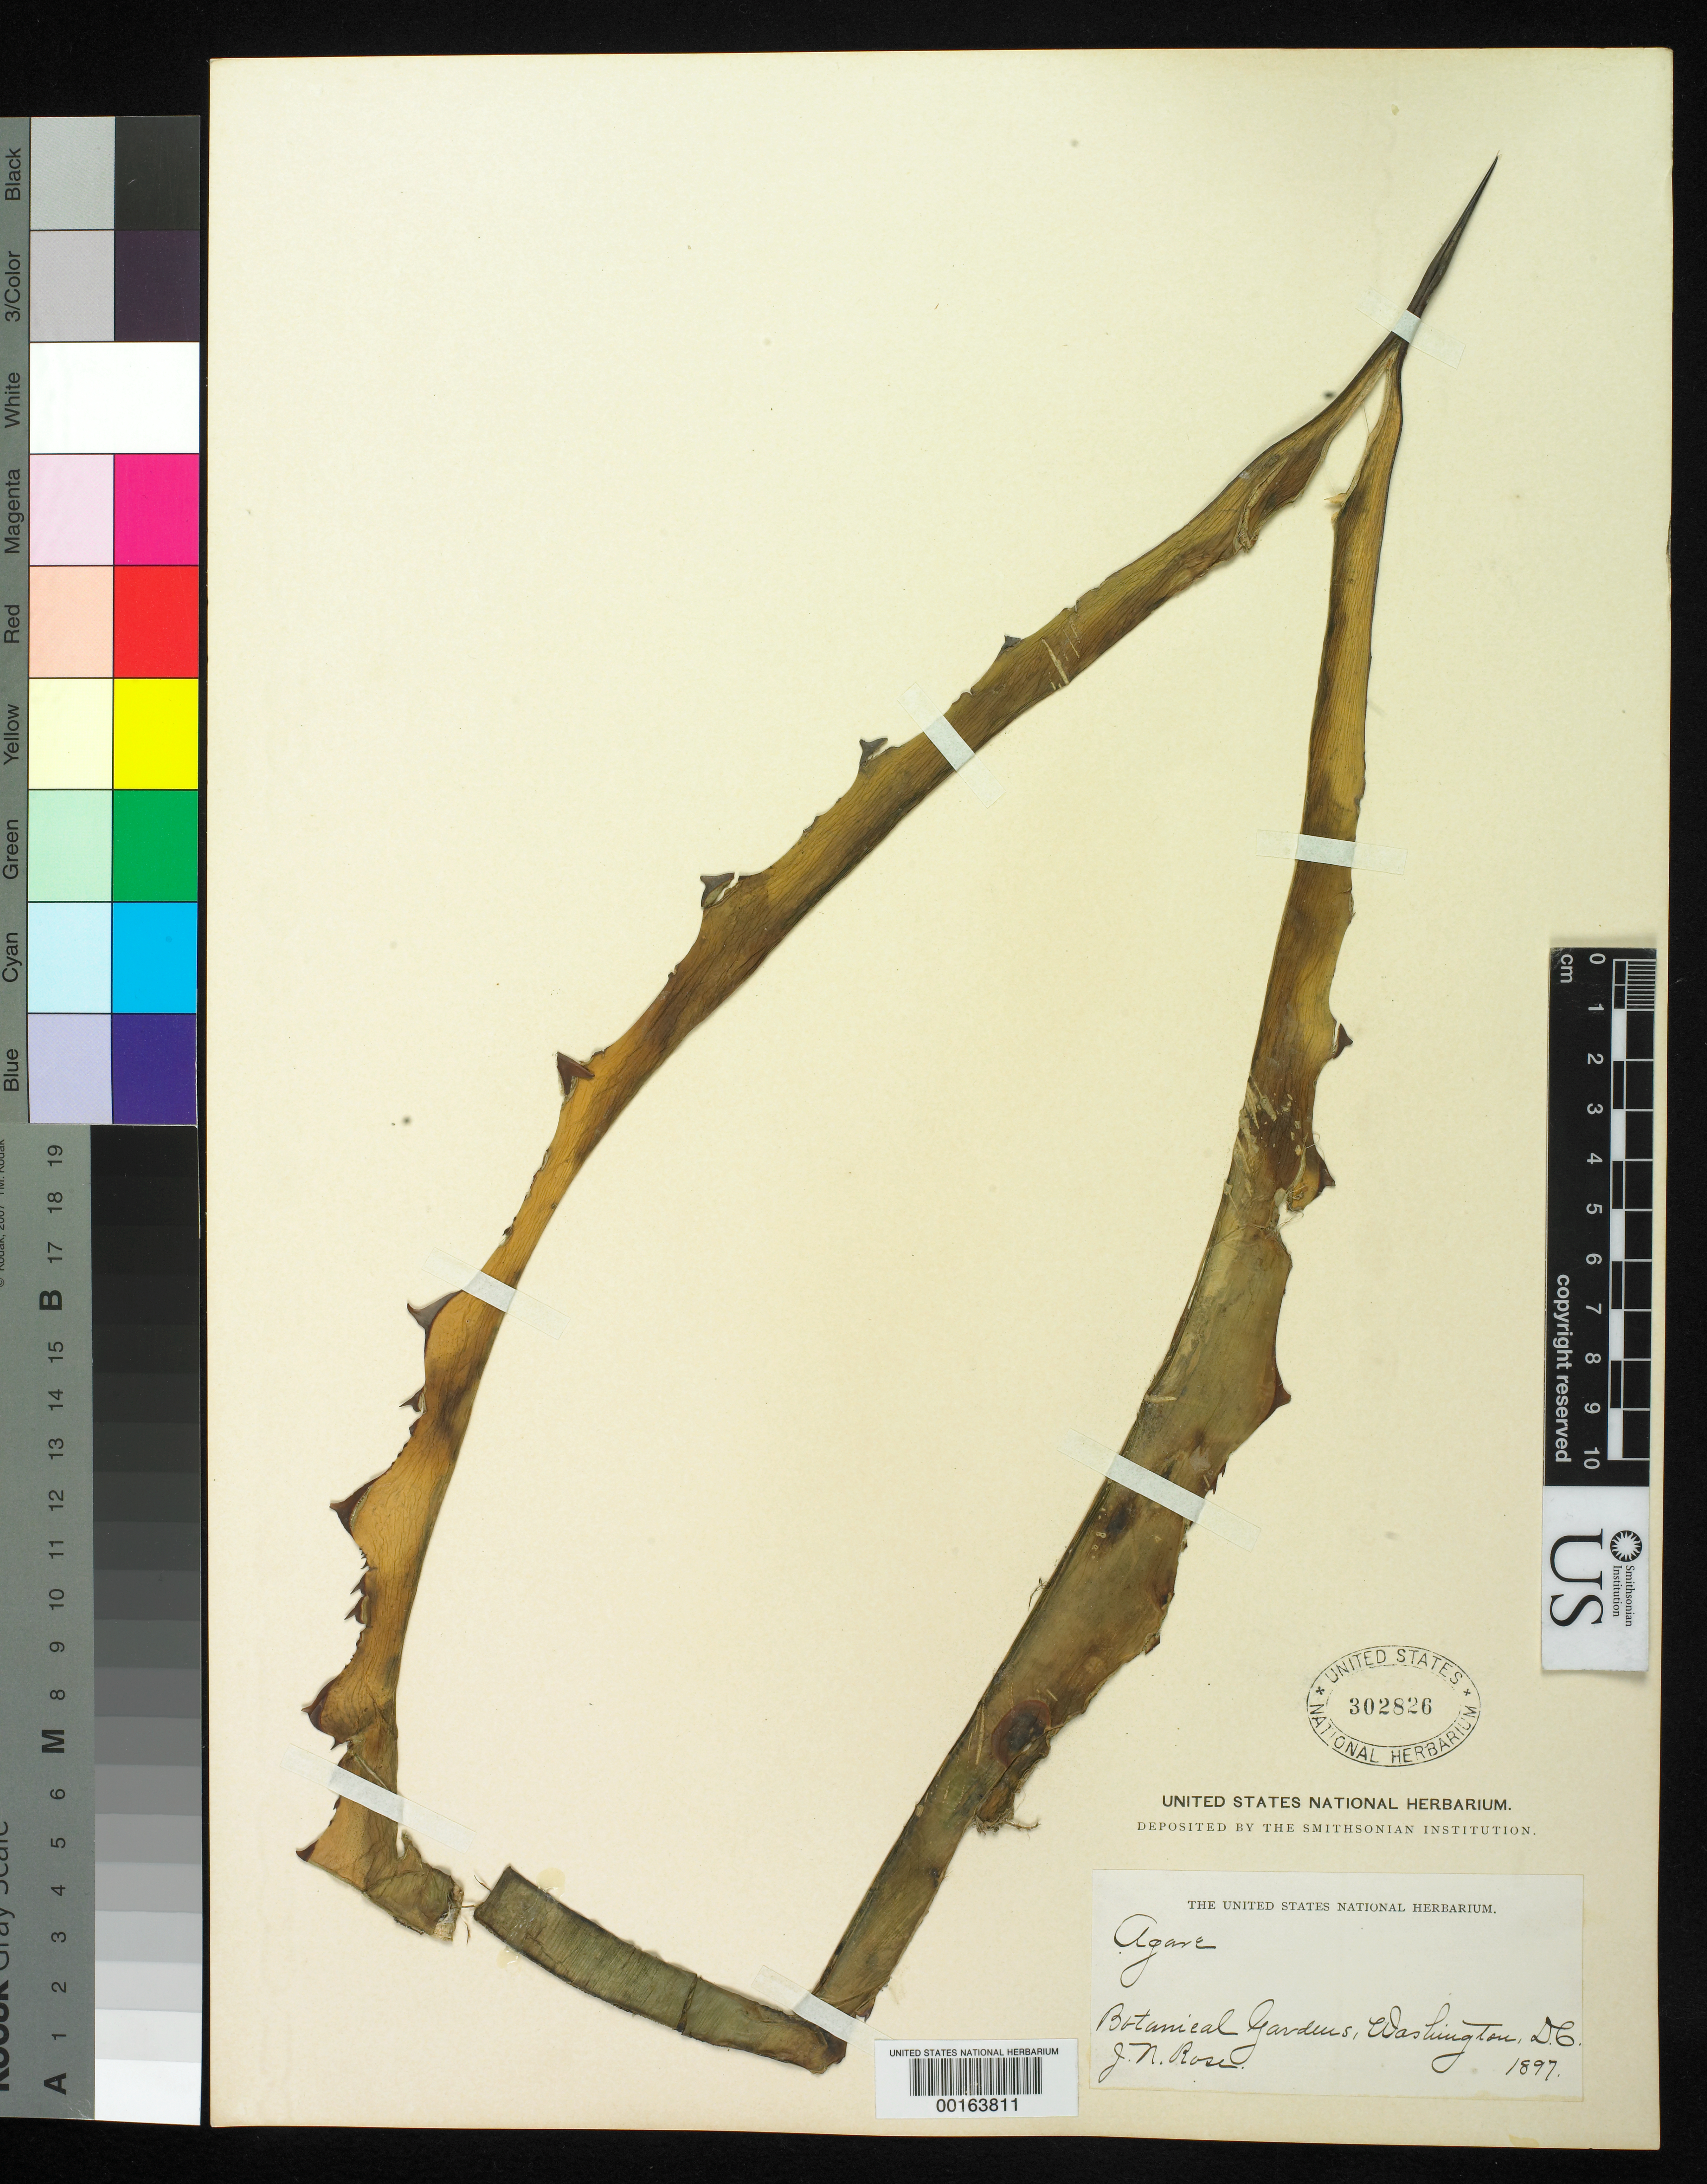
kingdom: Plantae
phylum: Tracheophyta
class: Liliopsida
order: Asparagales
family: Asparagaceae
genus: Agave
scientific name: Agave sp.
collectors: J. N. Rose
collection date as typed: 1897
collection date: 1897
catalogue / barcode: US 302826